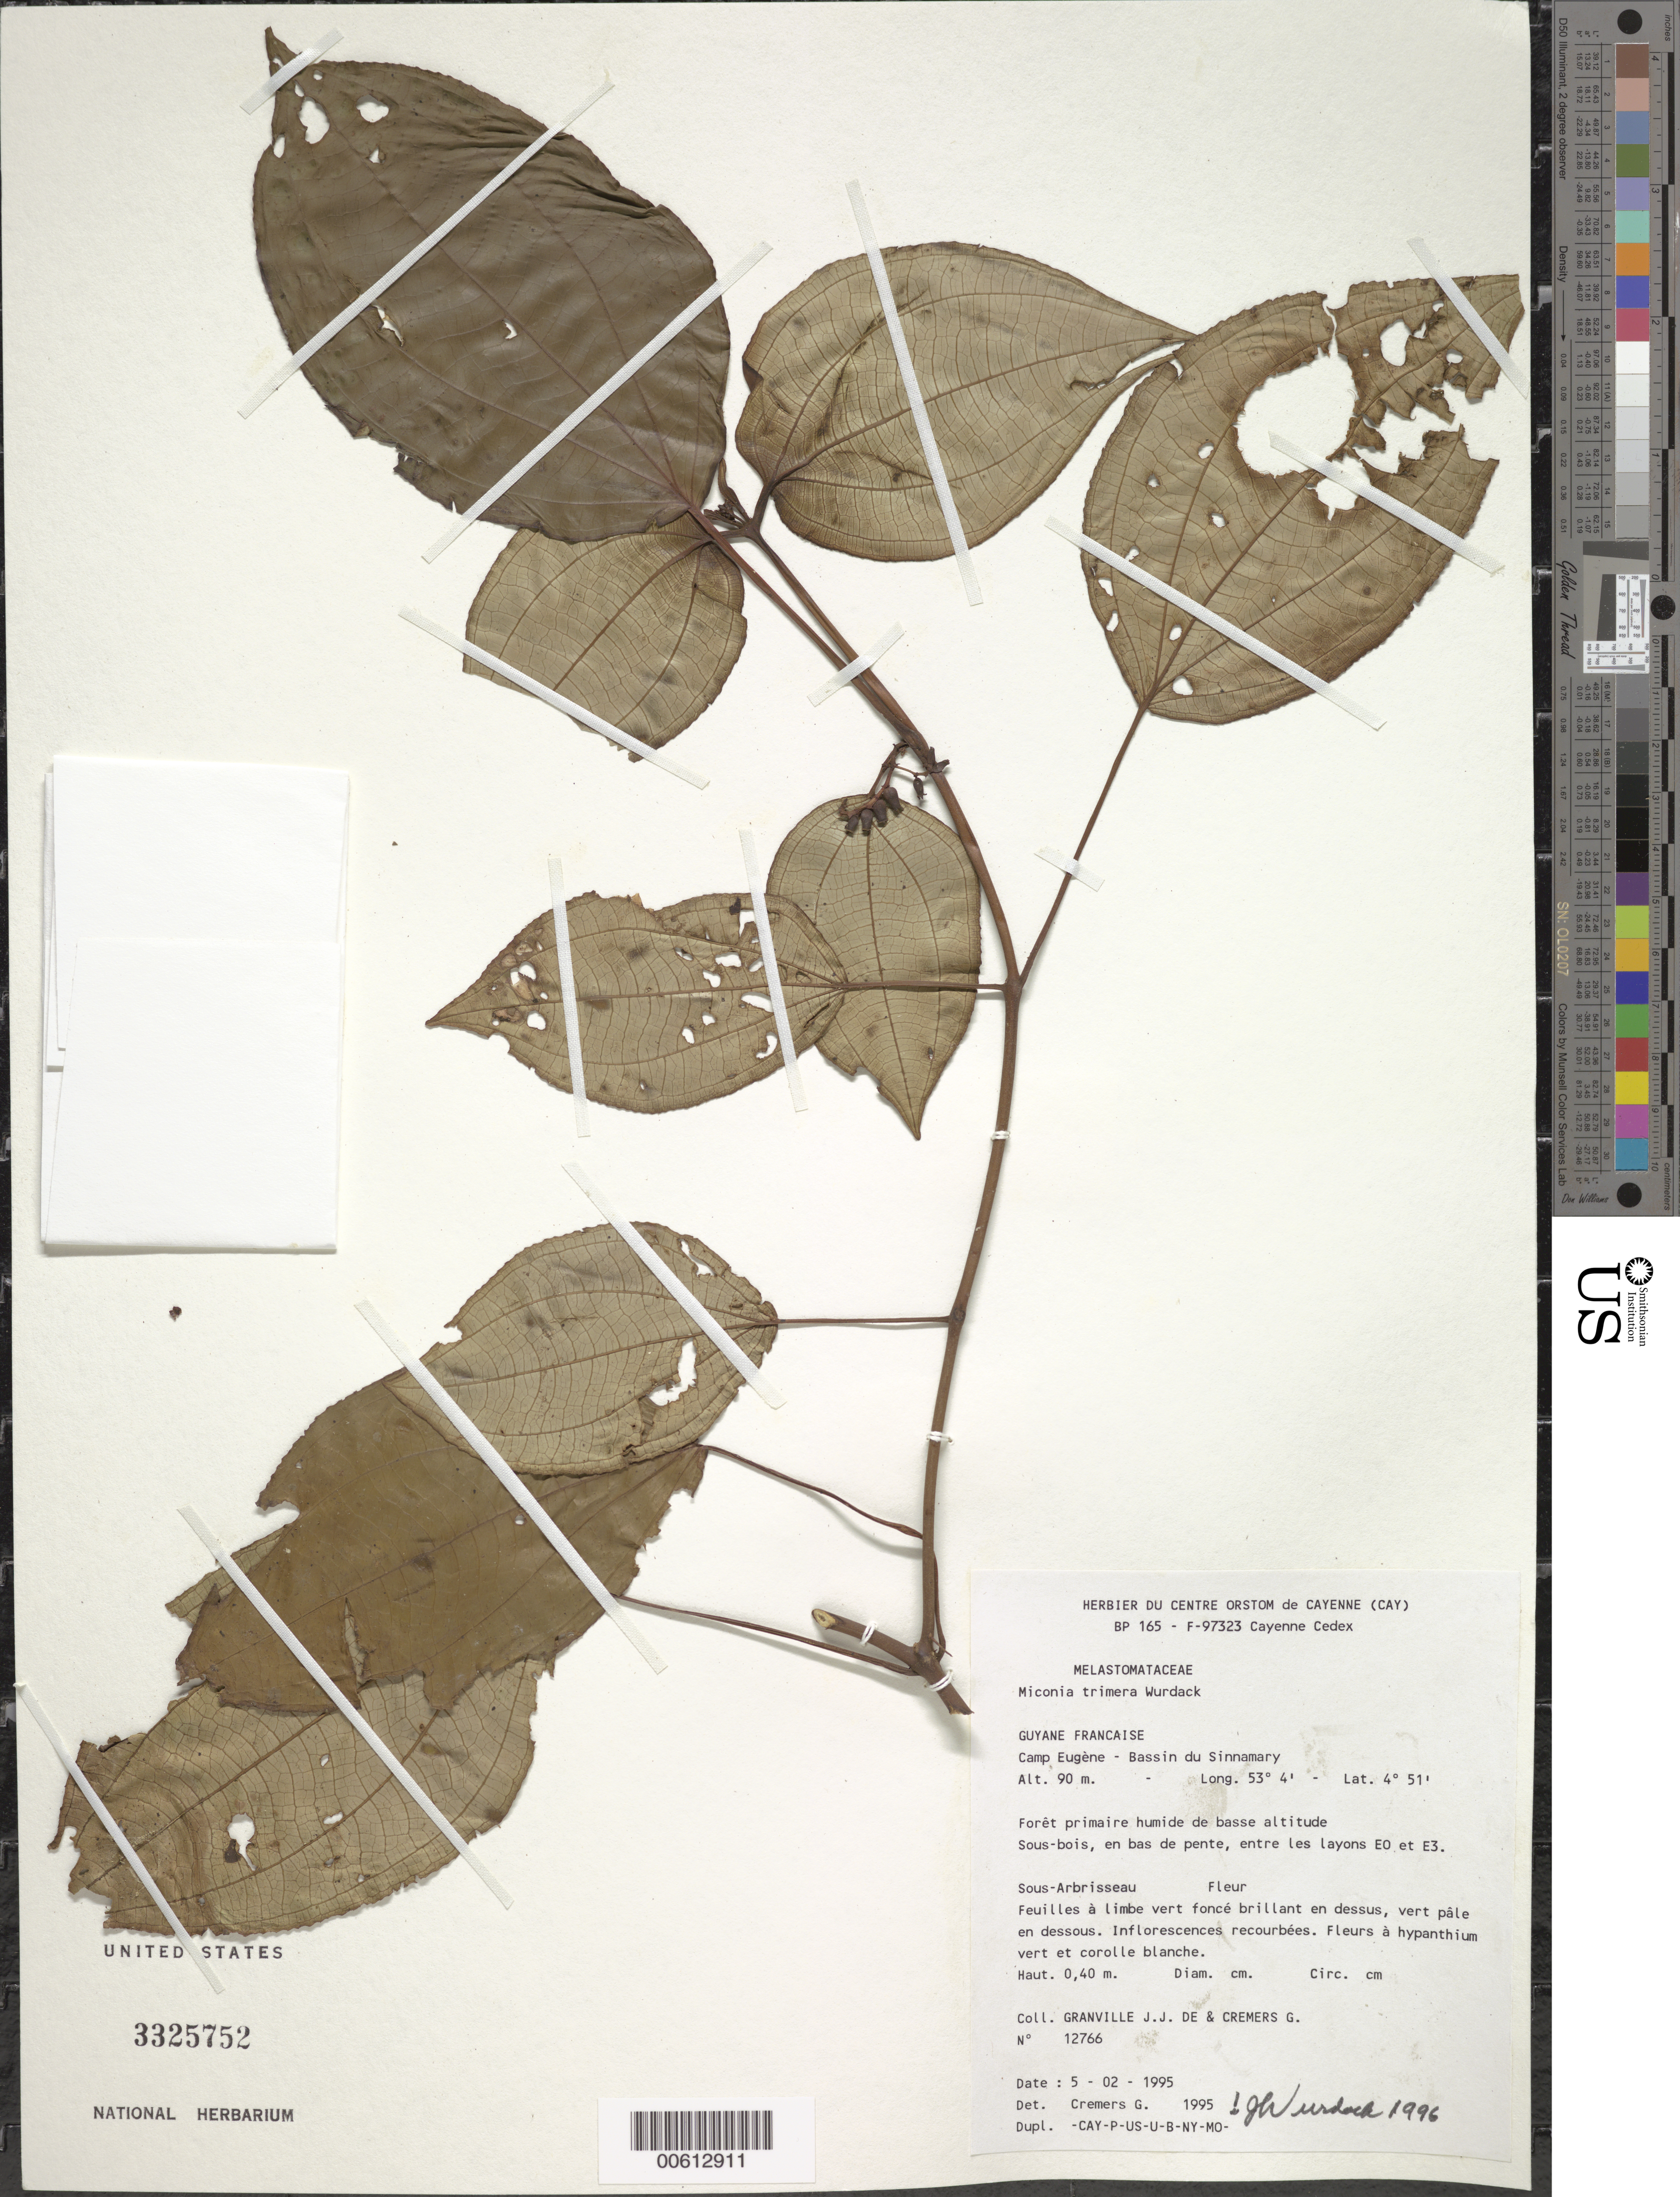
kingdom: Plantae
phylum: Tracheophyta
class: Magnoliopsida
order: Myrtales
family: Melastomataceae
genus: Miconia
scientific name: Miconia trimera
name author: Wurdack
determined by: Wurdack, John J., (US), US (UNITED STATES)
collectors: J.-J. de Granville & G. Cremers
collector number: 12766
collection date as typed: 5-Feb-95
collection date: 1995-02-05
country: French Guiana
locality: Camp Eugène, Bassin du Sinnamary, entre les layons E0 et E3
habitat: Foret primaire humide de basse altitude. Sous-bois, en bas de pente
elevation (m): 90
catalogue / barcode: US 3325752